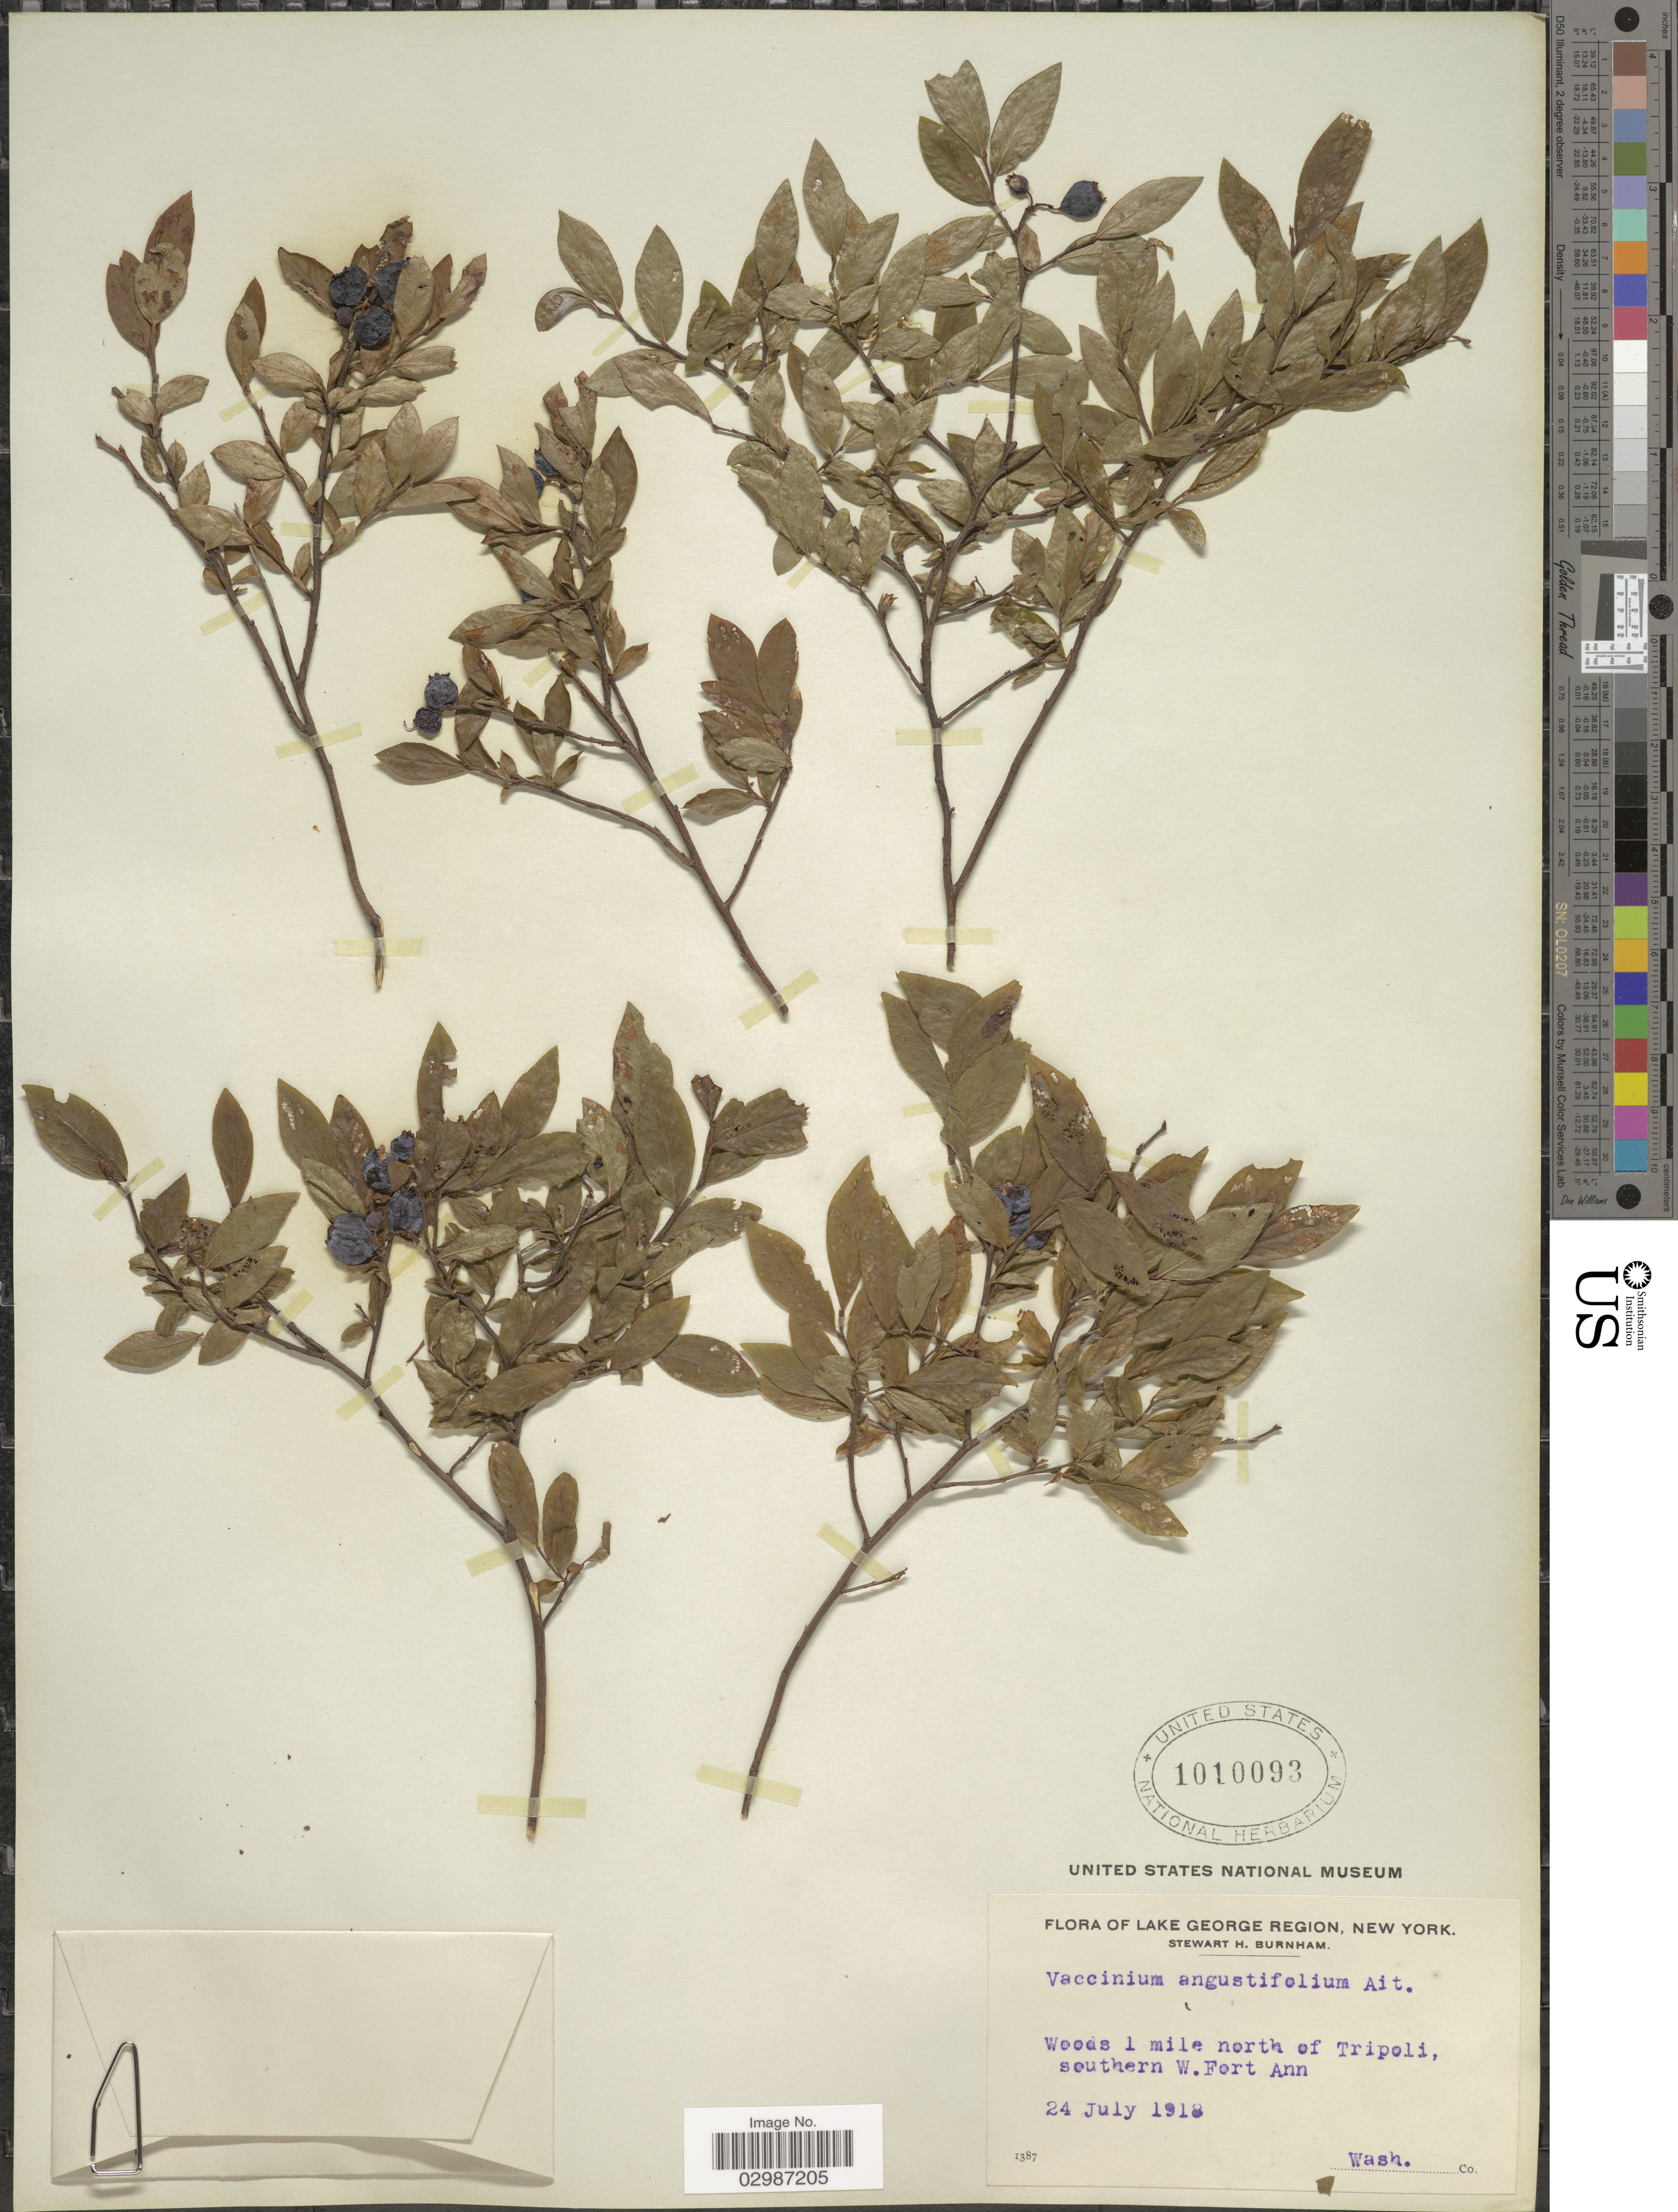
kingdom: Plantae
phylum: Tracheophyta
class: Magnoliopsida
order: Ericales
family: Ericaceae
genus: Vaccinium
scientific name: Vaccinium angustifolium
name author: Aiton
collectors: S. Burnham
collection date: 1918-07-24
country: United States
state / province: New York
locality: Lake George Region. Woods 1 mile north of Tripoli, southern W. Fort Ann.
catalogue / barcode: US 1010093